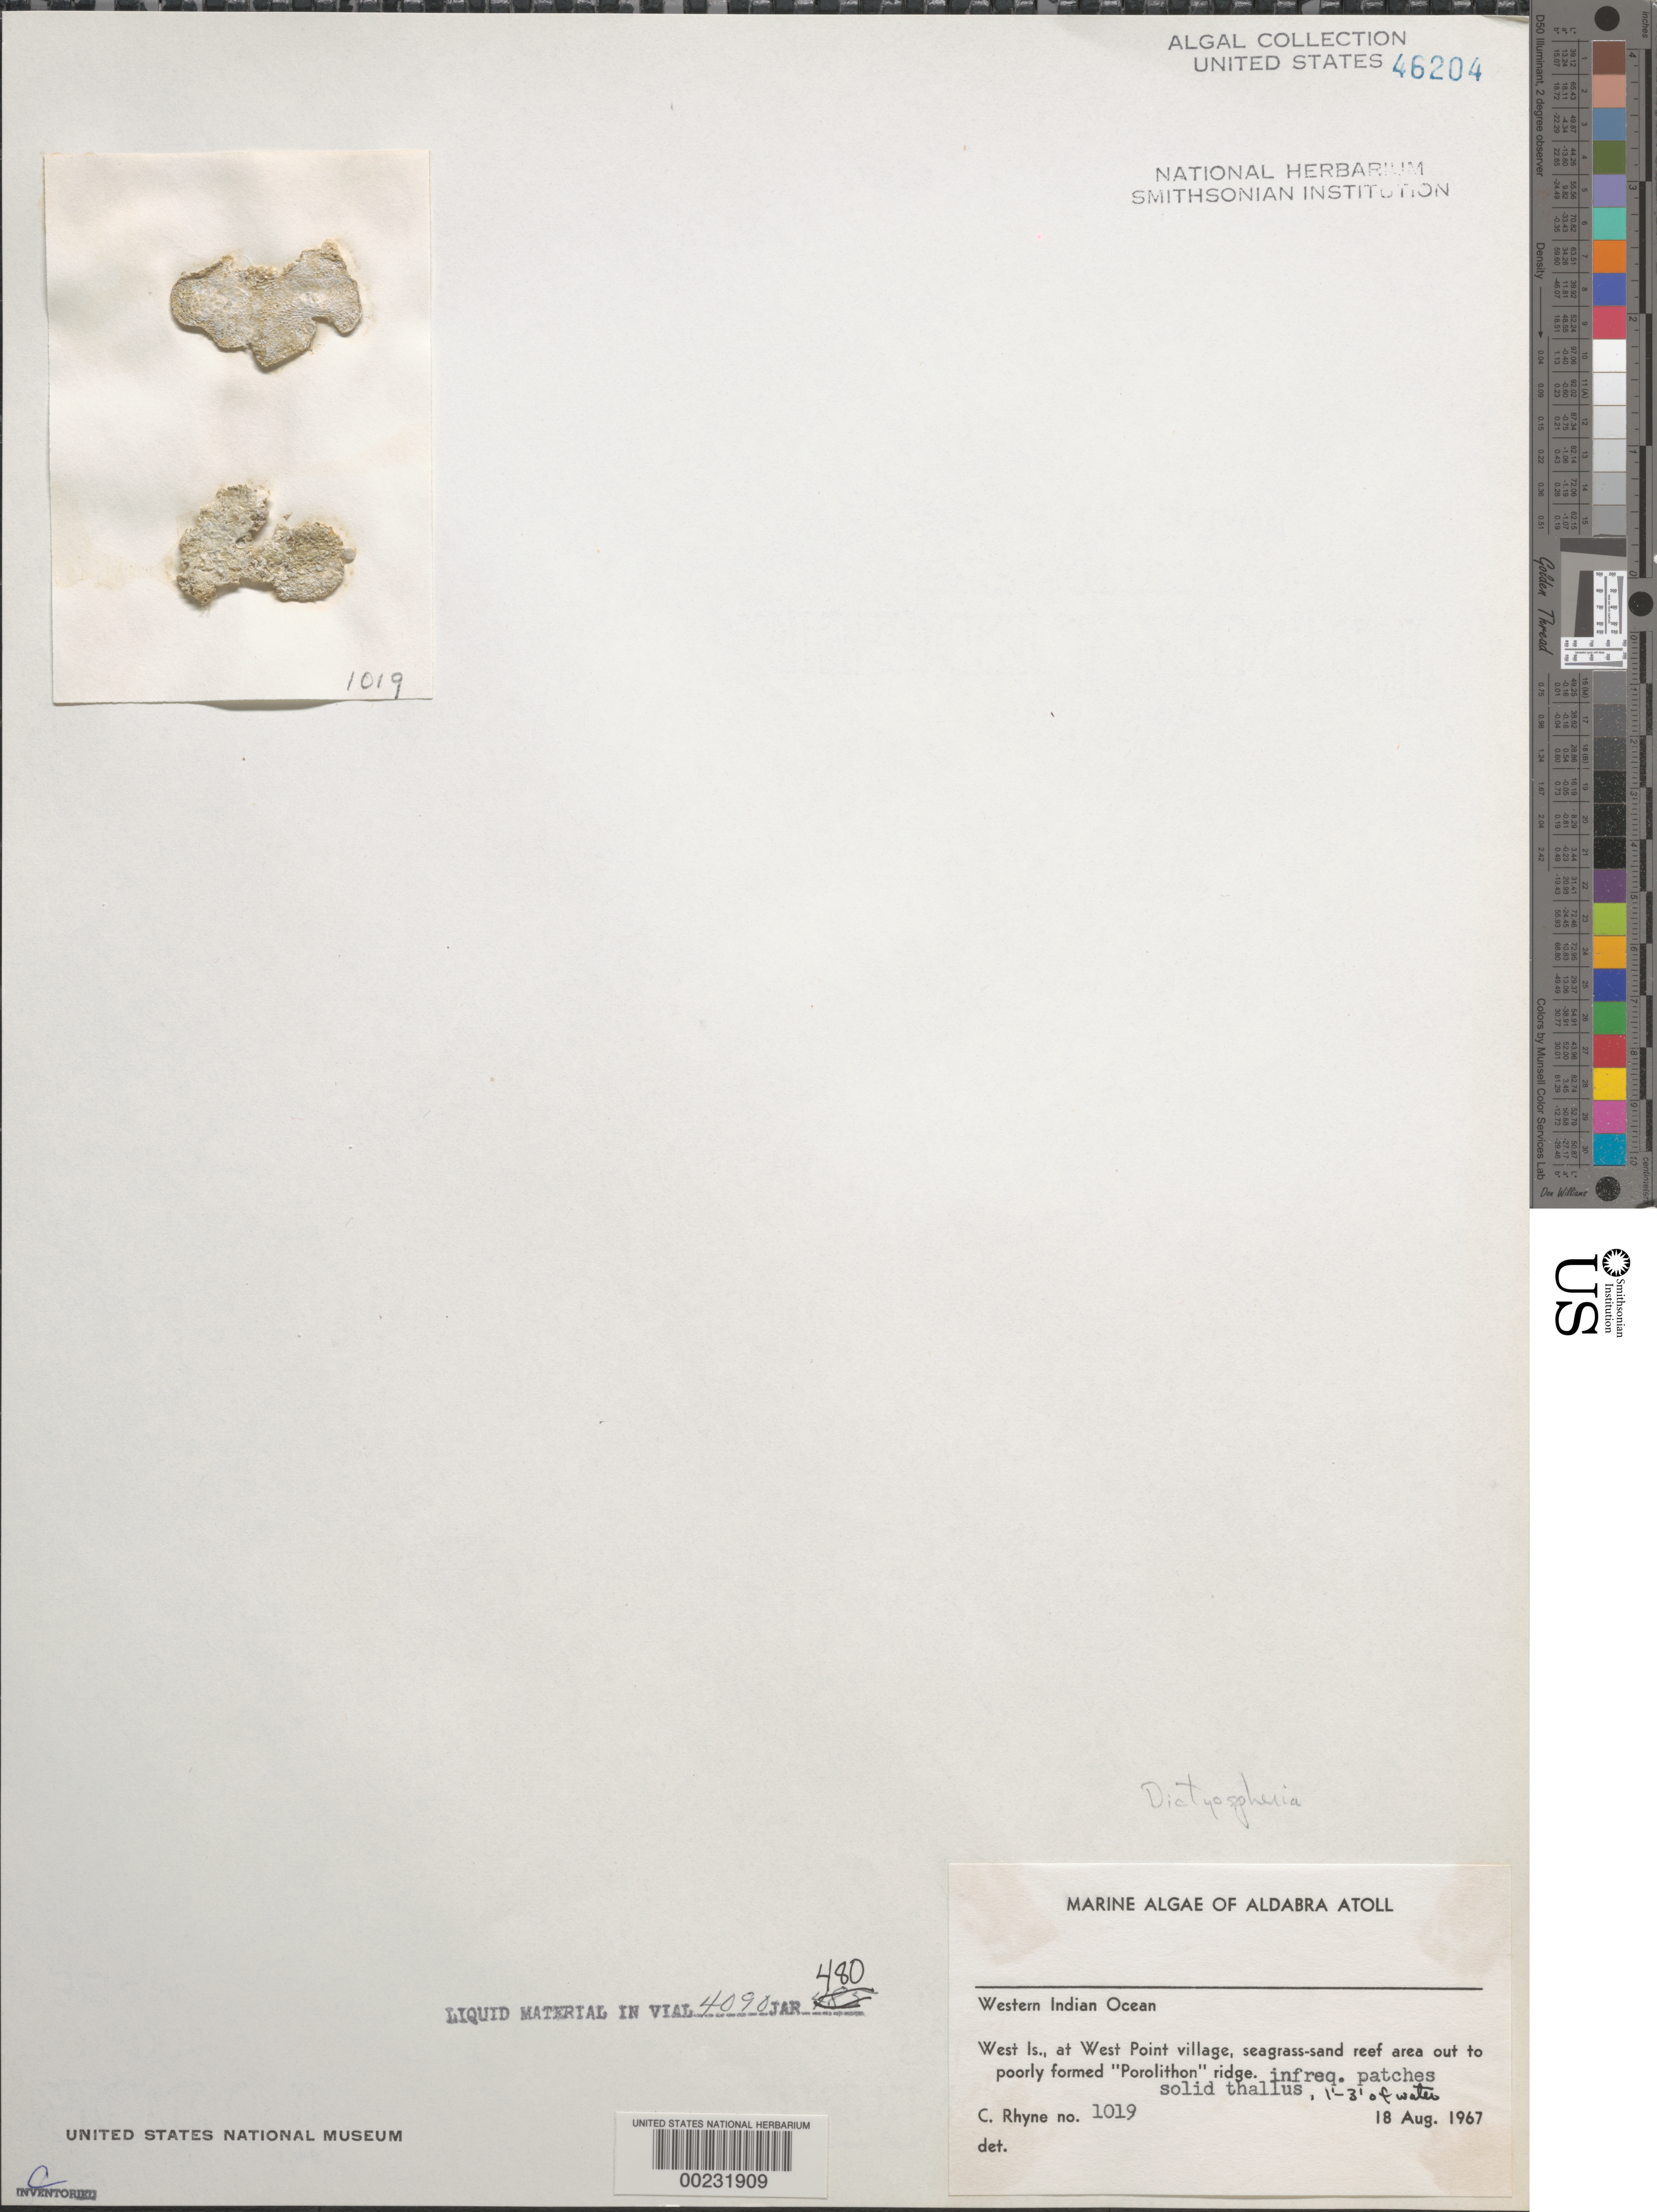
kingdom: Plantae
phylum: Chlorophyta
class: Ulvophyceae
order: Siphonocladales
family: Siphonocladaceae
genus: Dictyosphaeria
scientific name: Dictyosphaeria sp.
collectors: C. Rhyne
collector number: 1019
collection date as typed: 18 Aug 1967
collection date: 1967-08-18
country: Seychelles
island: Aldabra Atoll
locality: West Islet, West Point Village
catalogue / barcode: US 46204